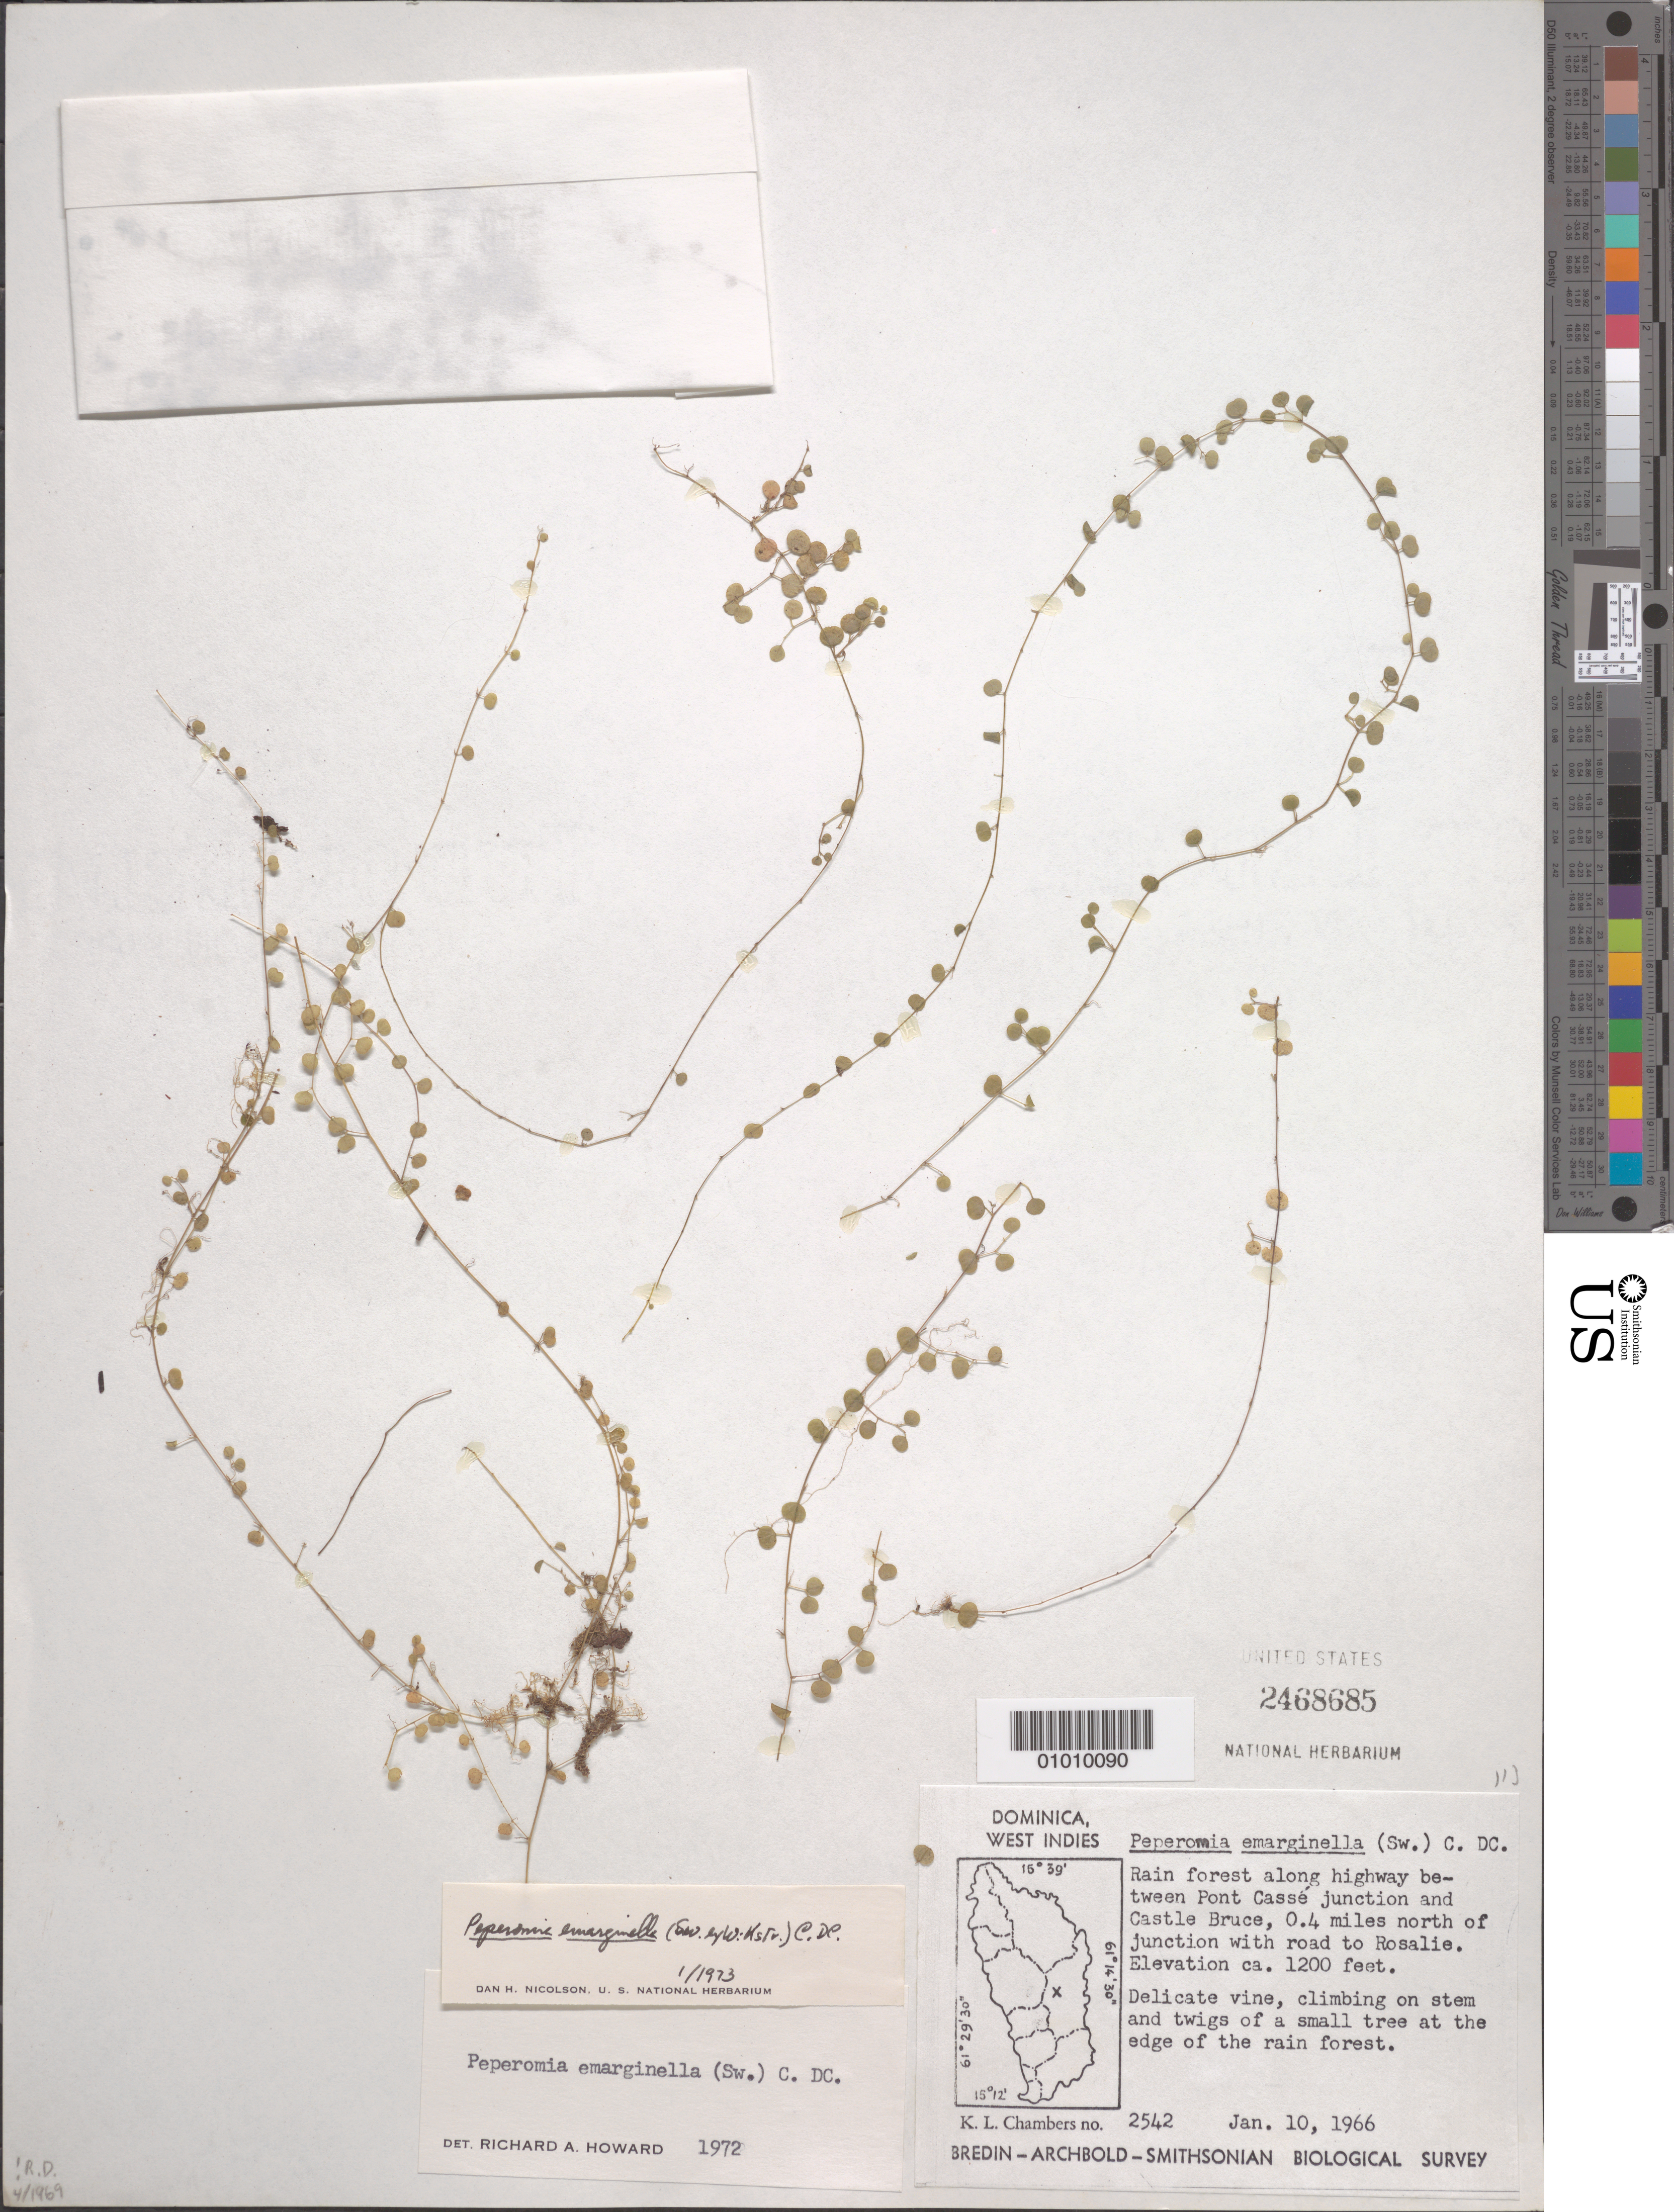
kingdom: Plantae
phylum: Tracheophyta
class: Magnoliopsida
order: Piperales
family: Piperaceae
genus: Peperomia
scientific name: Peperomia emarginella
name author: (Sw. ex Wikstr.) C. DC.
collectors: K. L. Chambers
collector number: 2542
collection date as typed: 10 Jan 1966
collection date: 1966-01-10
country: Dominica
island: Dominica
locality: Rain forest along highway between Pont Casse junction and Castle Bruce, .4 miles N of junction with road to Rosalie.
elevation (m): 366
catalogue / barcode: US 2468685